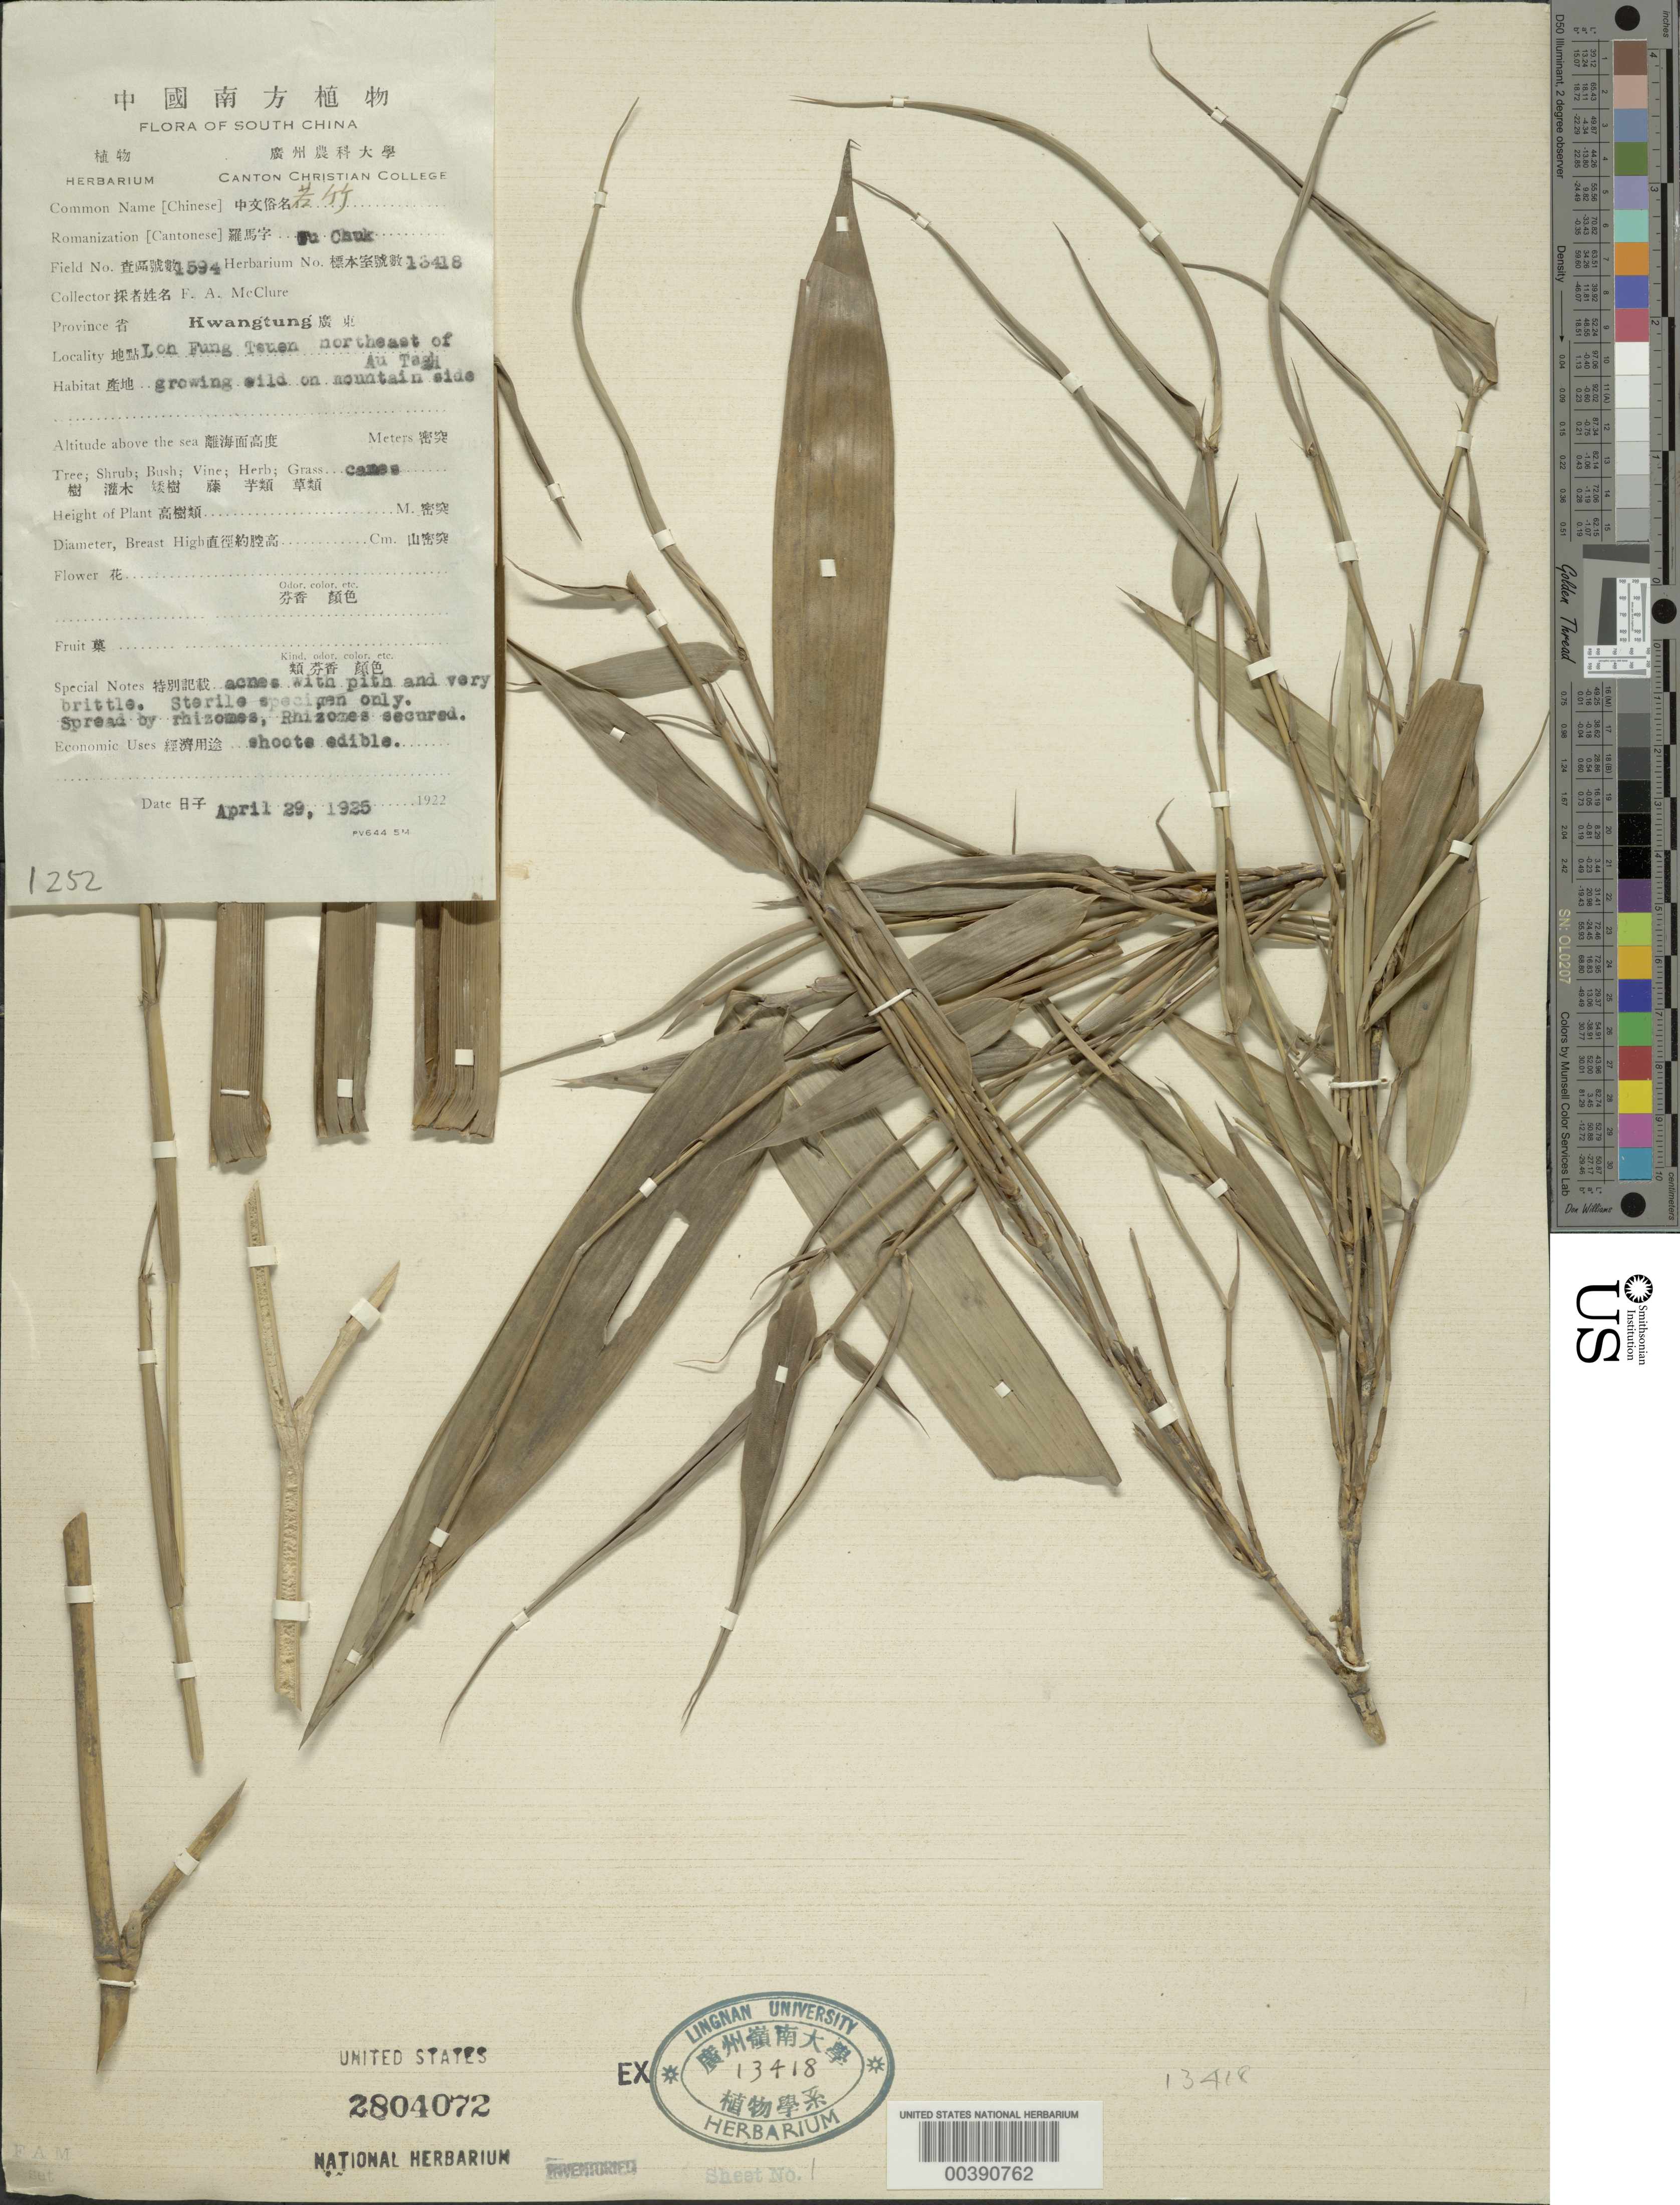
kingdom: Plantae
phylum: Tracheophyta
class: Liliopsida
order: Poales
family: Poaceae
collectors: F. A. McClure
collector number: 1594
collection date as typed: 29 Apr 1925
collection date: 1925-04-29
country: China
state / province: Guangdong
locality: Lon Fung Tsuen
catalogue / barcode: US 2804072